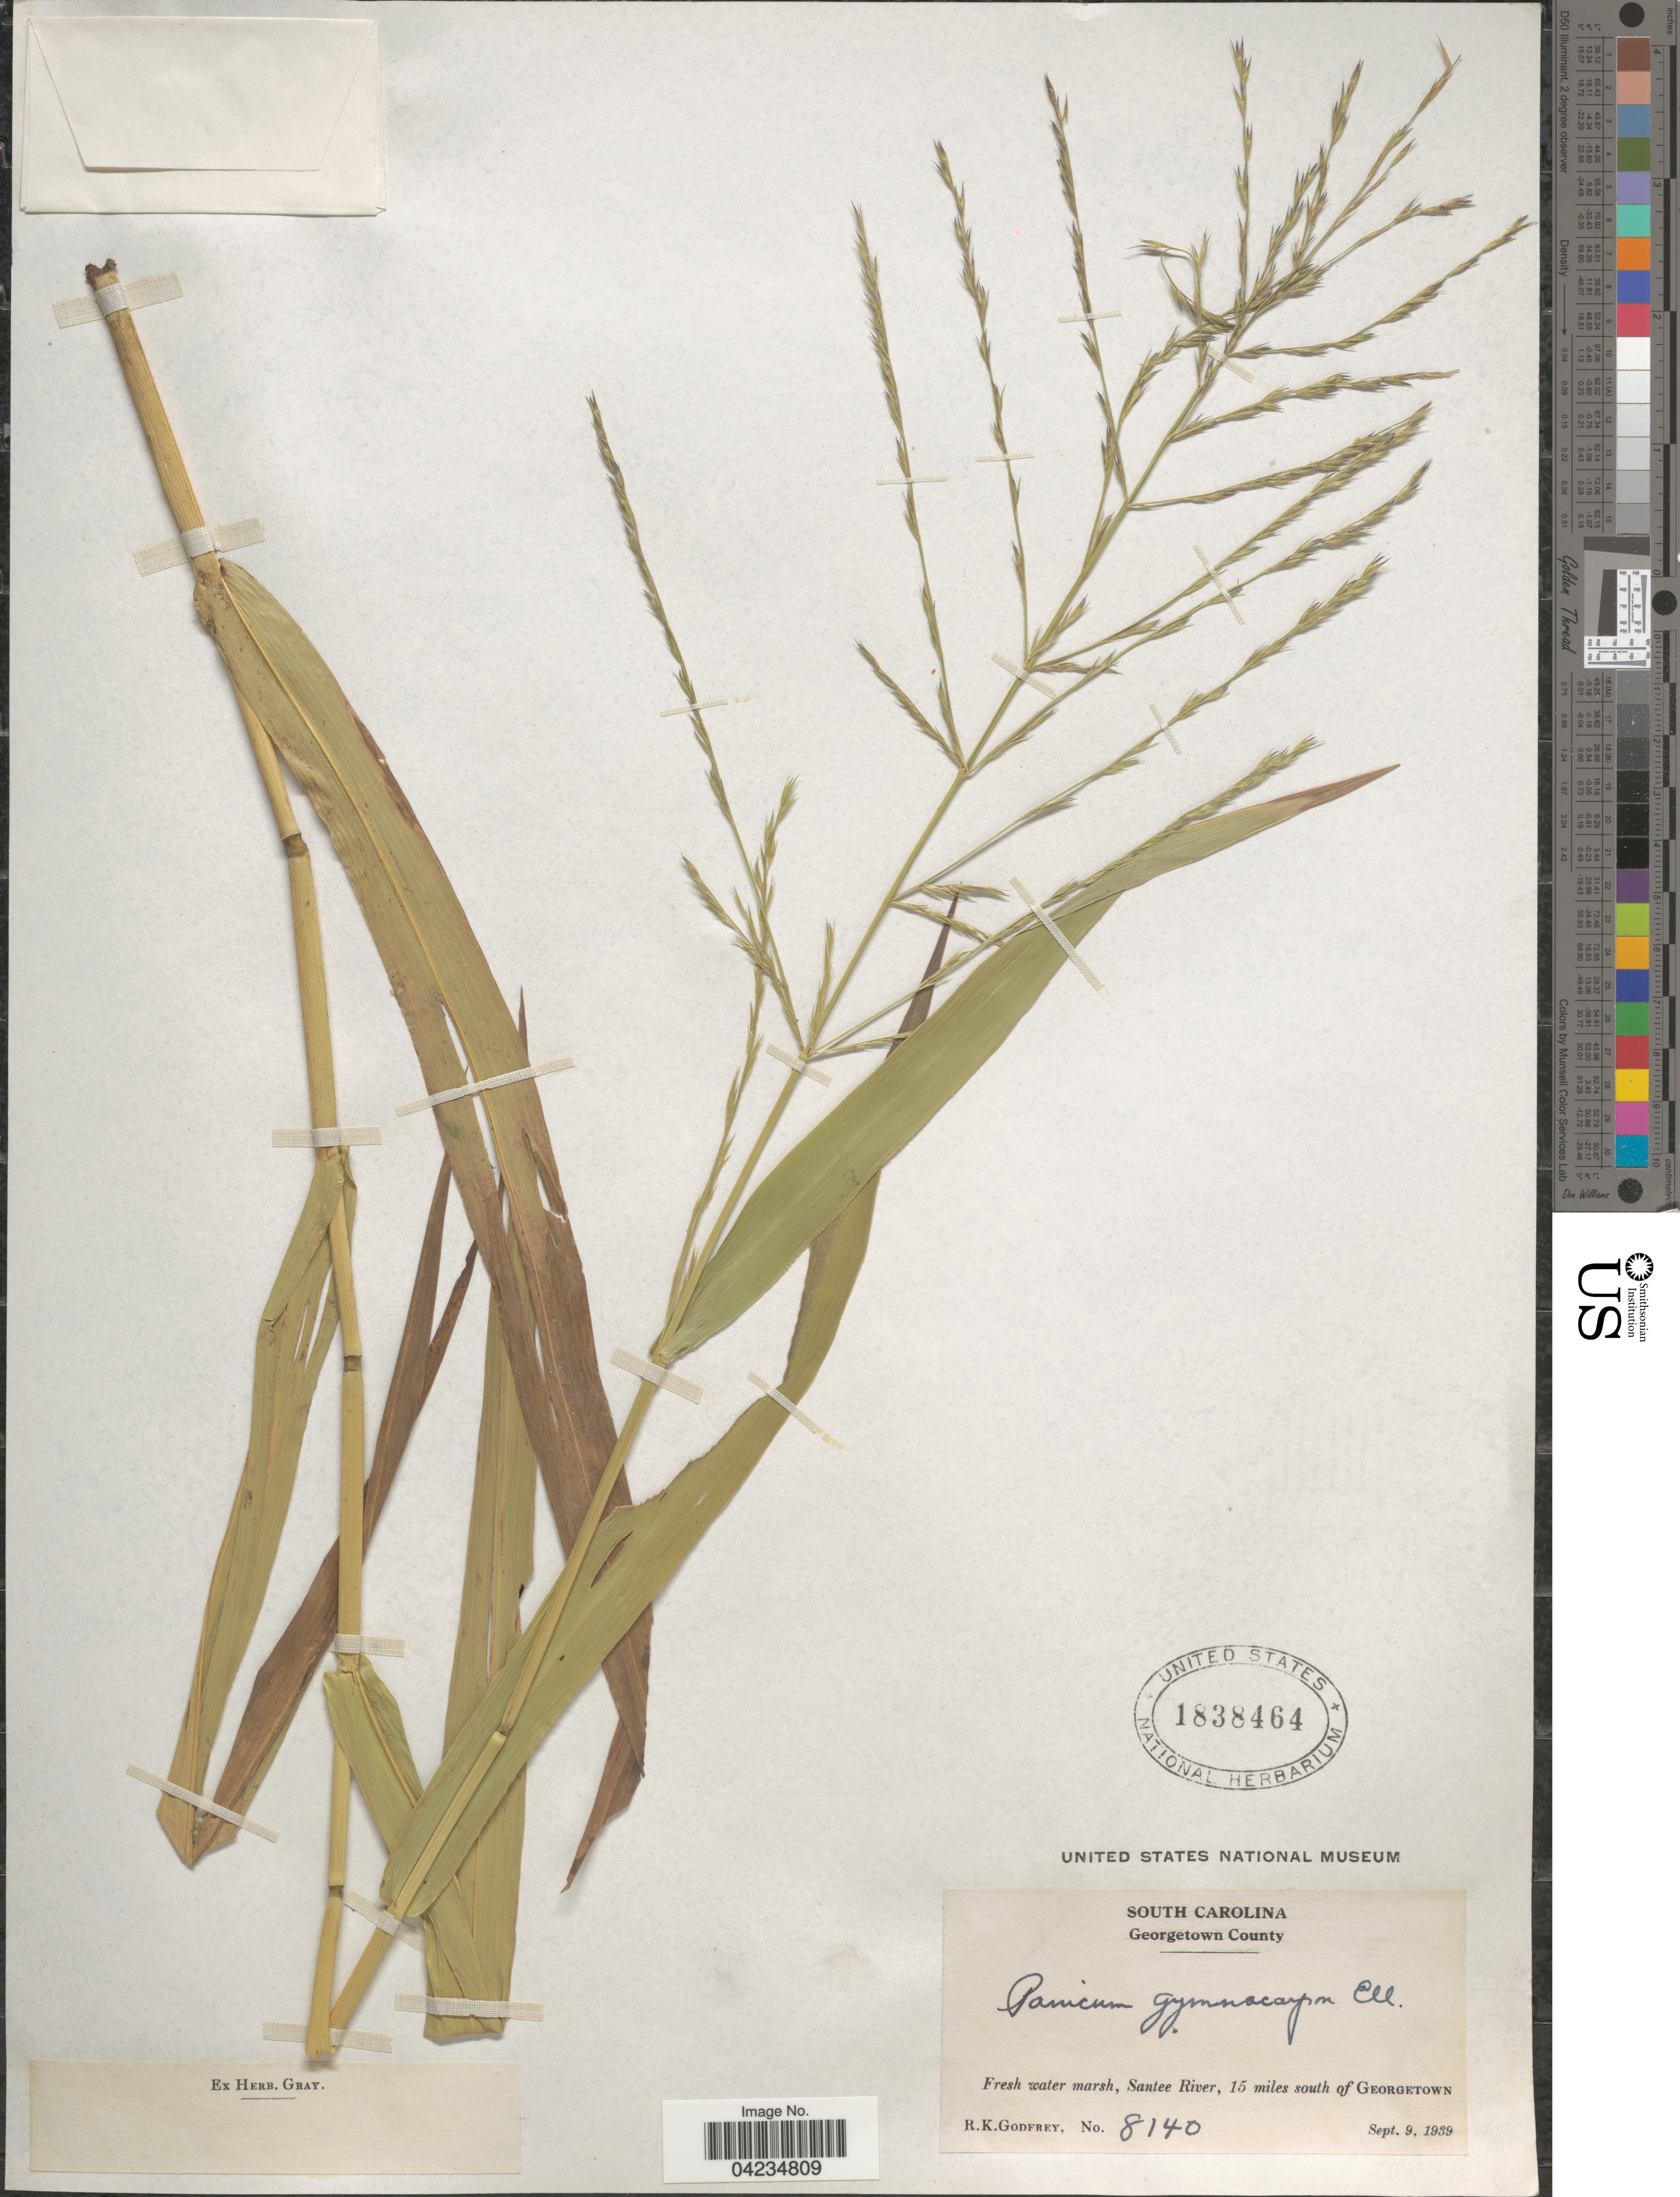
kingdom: Plantae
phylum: Tracheophyta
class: Liliopsida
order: Poales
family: Poaceae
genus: Phanopyrum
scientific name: Phanopyrum gymnocarpon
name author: (Elliott) Nash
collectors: R. K. Godfrey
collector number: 8140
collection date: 1939-09-09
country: United States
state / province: South Carolina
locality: Georgetown County. Fresh water marsh, Santee River, 15 miles south of Georgetown.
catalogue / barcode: US 1838464